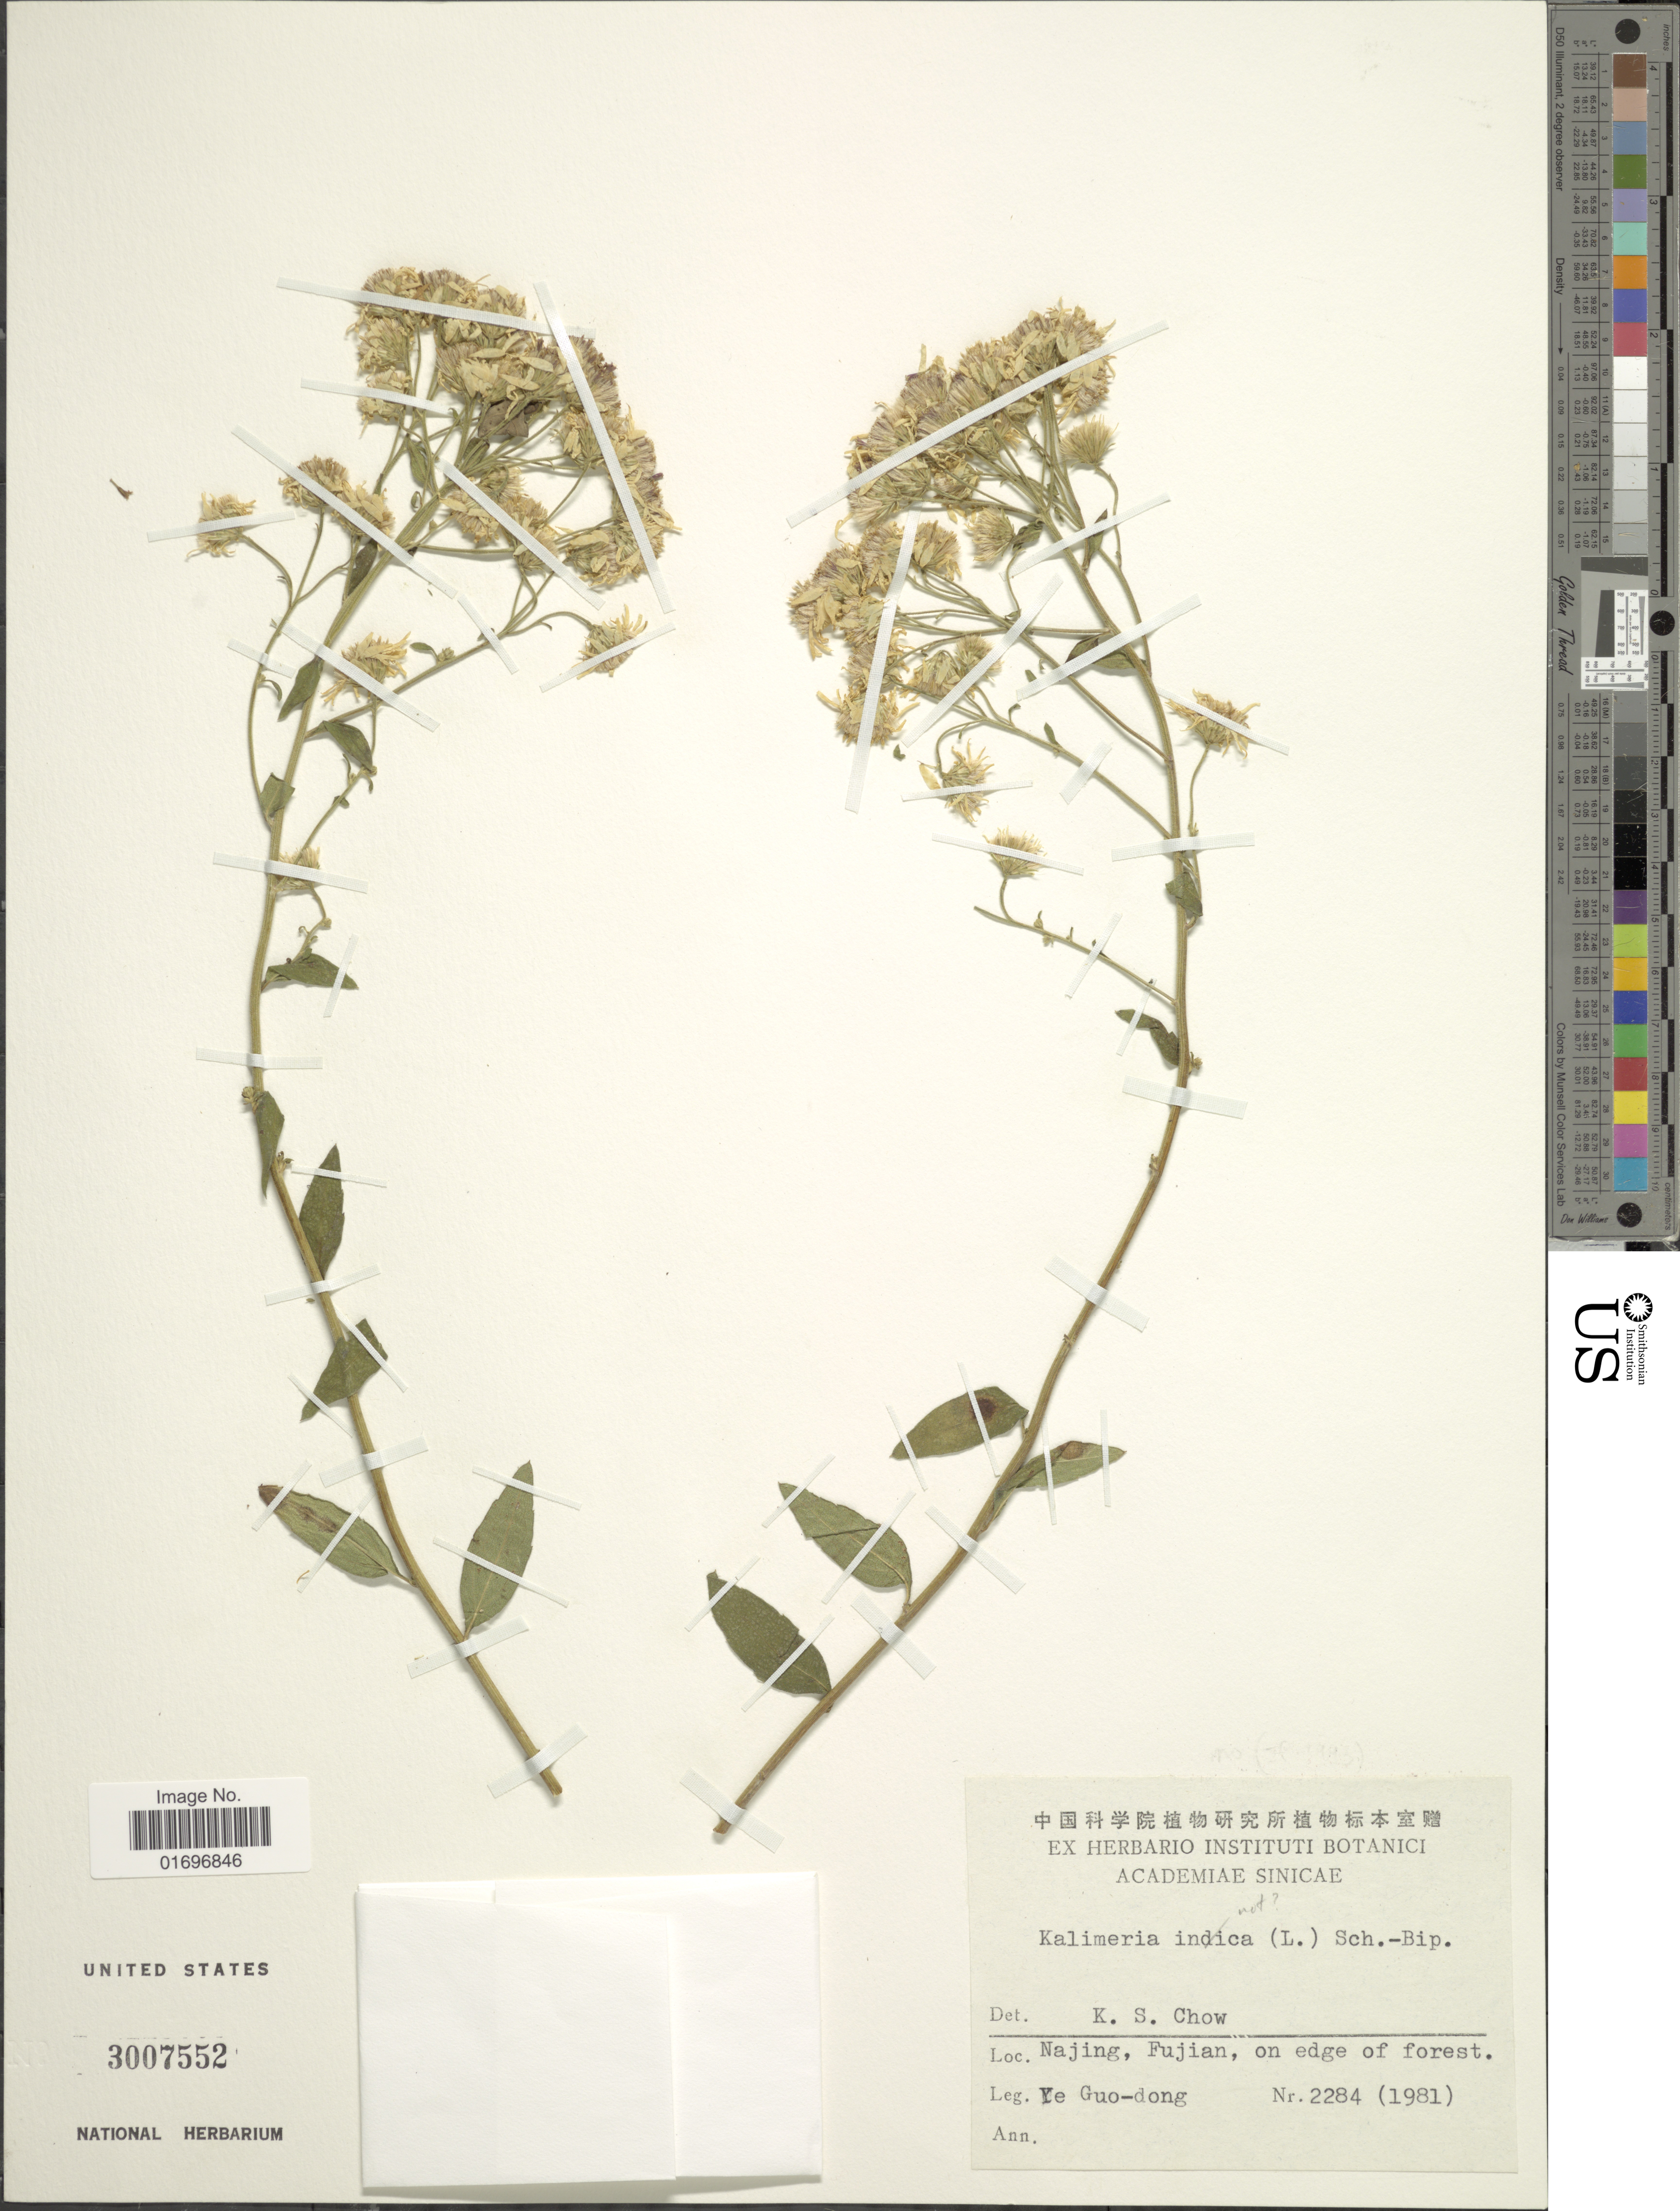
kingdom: Plantae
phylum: Tracheophyta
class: Magnoliopsida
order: Asterales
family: Asteraceae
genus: Aster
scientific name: Aster sp.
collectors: G. Ye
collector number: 2284 (1981)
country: China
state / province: Fujian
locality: Najing, Fujian, on edge of forest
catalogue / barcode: US 3007552